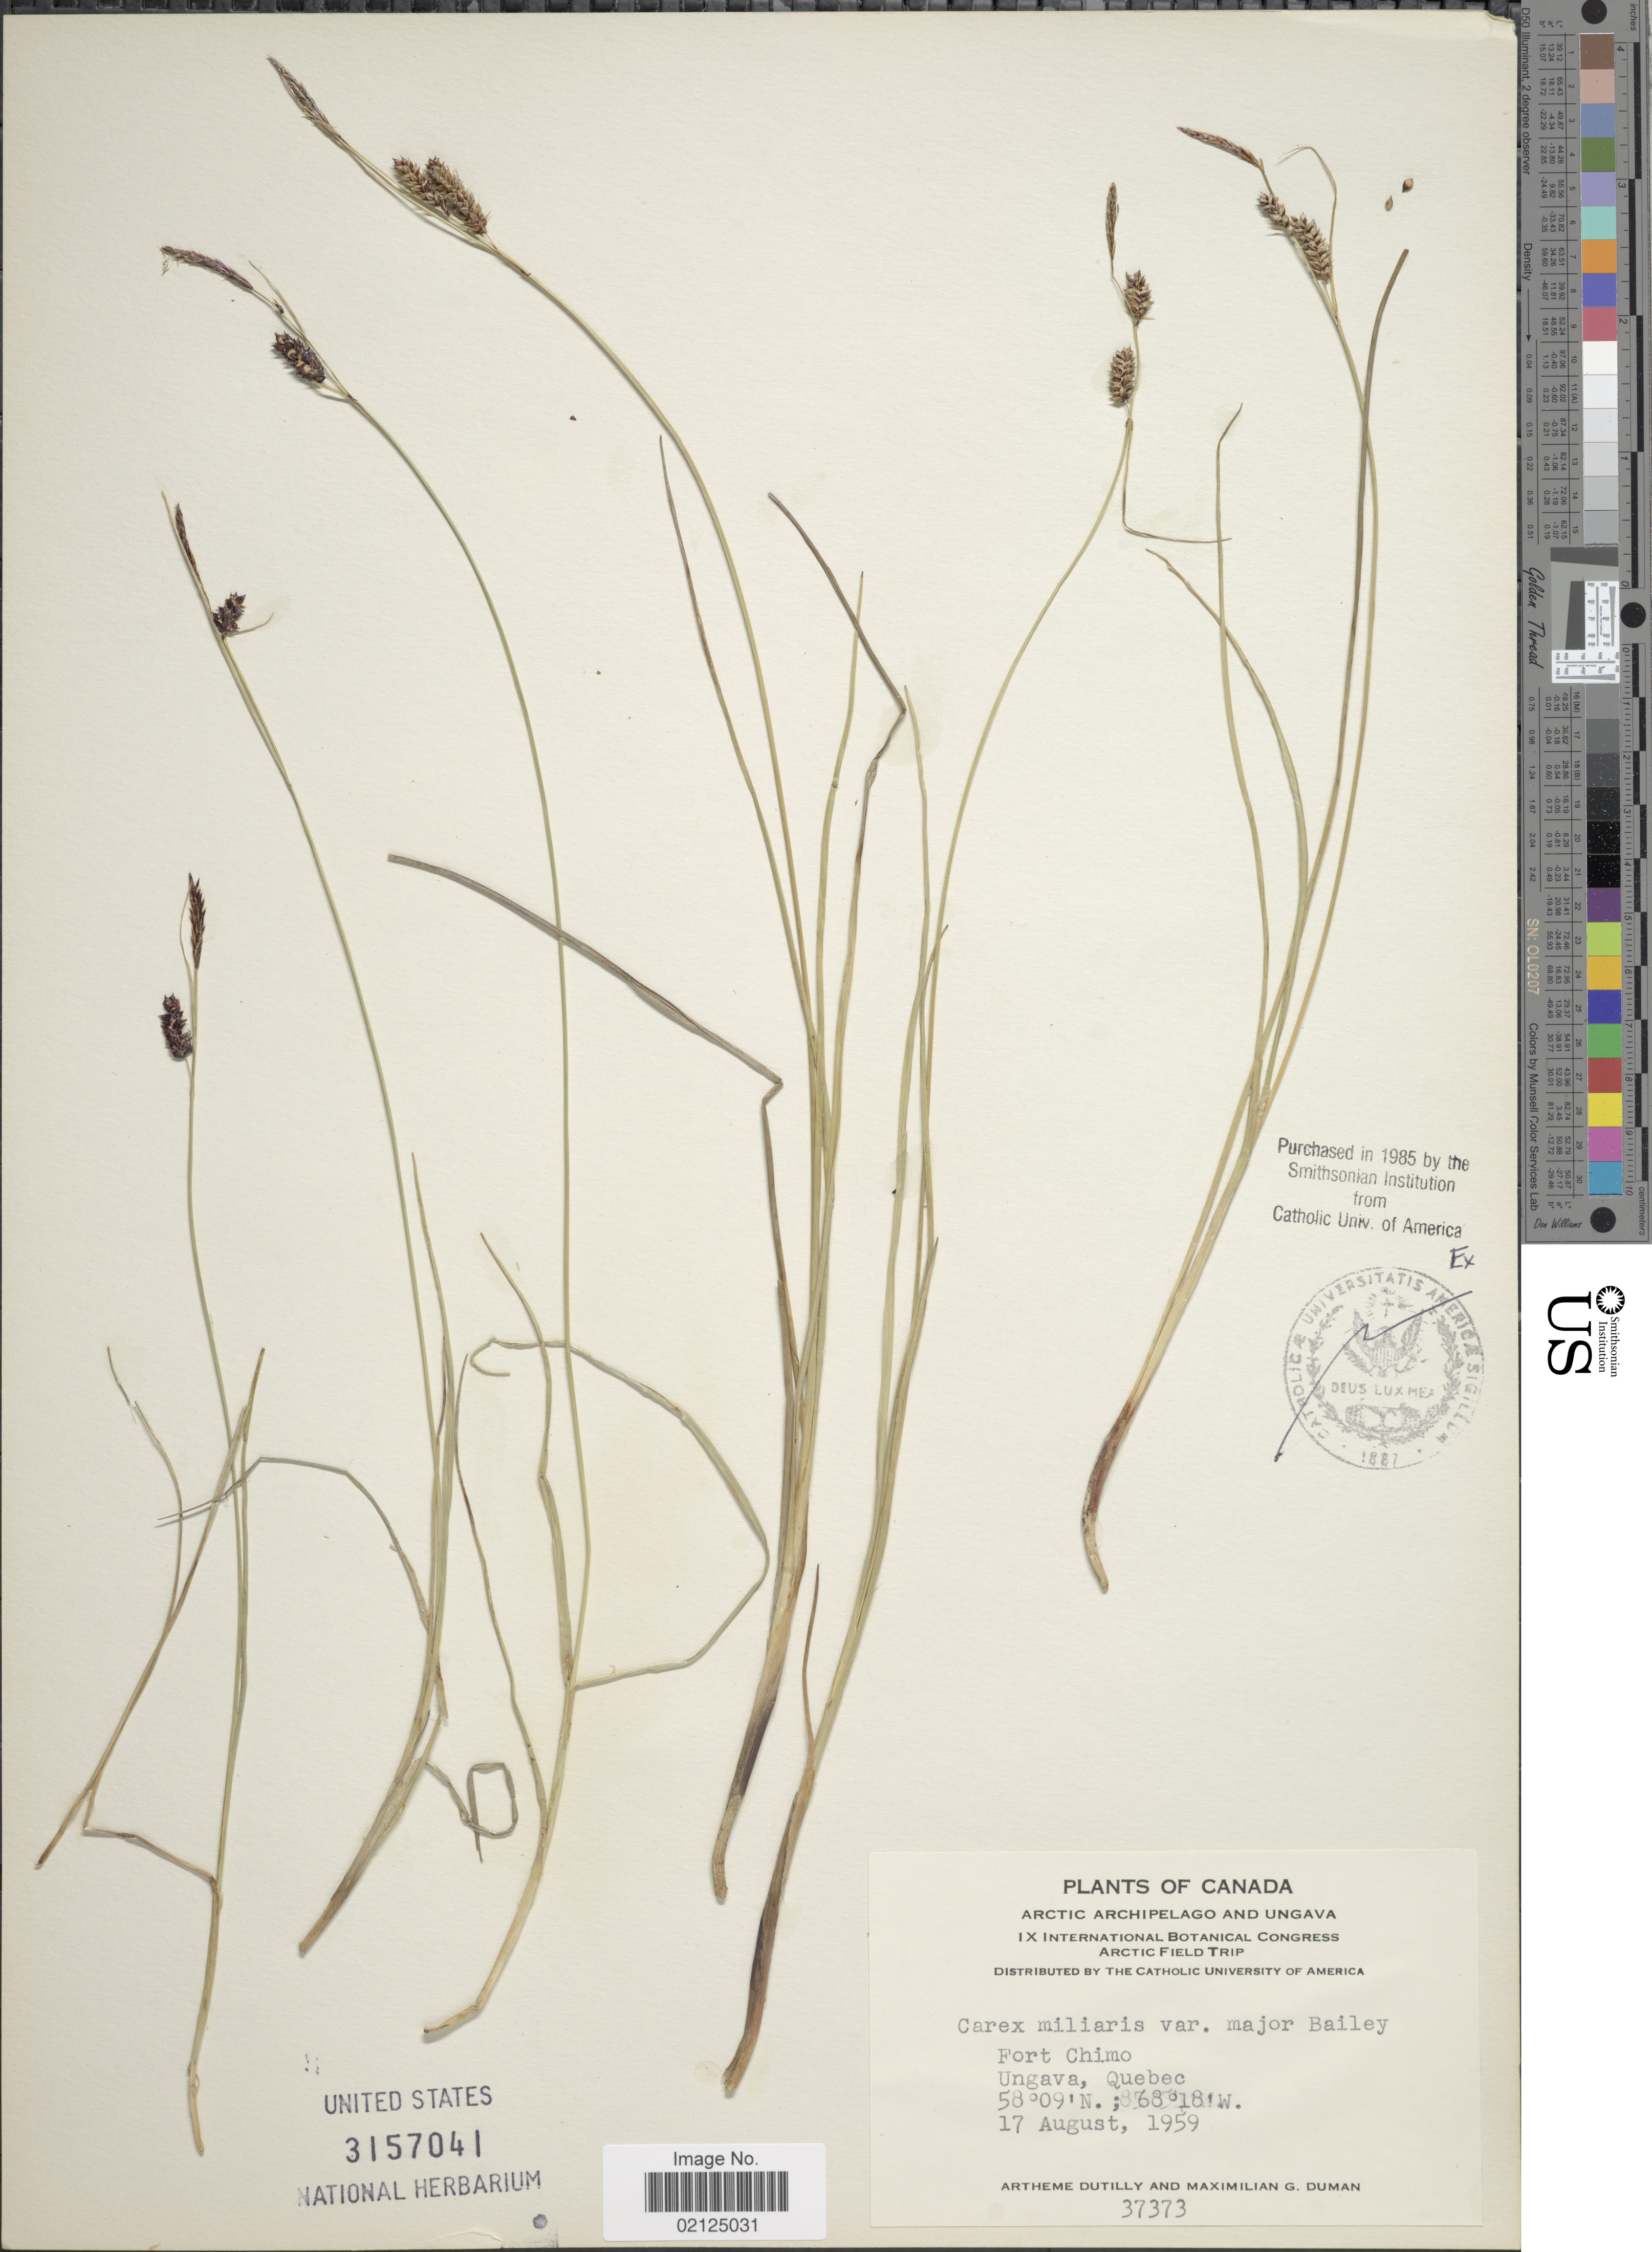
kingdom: Plantae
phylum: Tracheophyta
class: Liliopsida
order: Poales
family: Cyperaceae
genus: Carex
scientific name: Carex miliaris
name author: Michx.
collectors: A. Dutilly & M. Duman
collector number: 37373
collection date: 1959-08-17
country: Canada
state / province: Quebec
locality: Arctic Archipelago and Ungava, Fort Chio, Ungava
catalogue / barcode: US 3157041